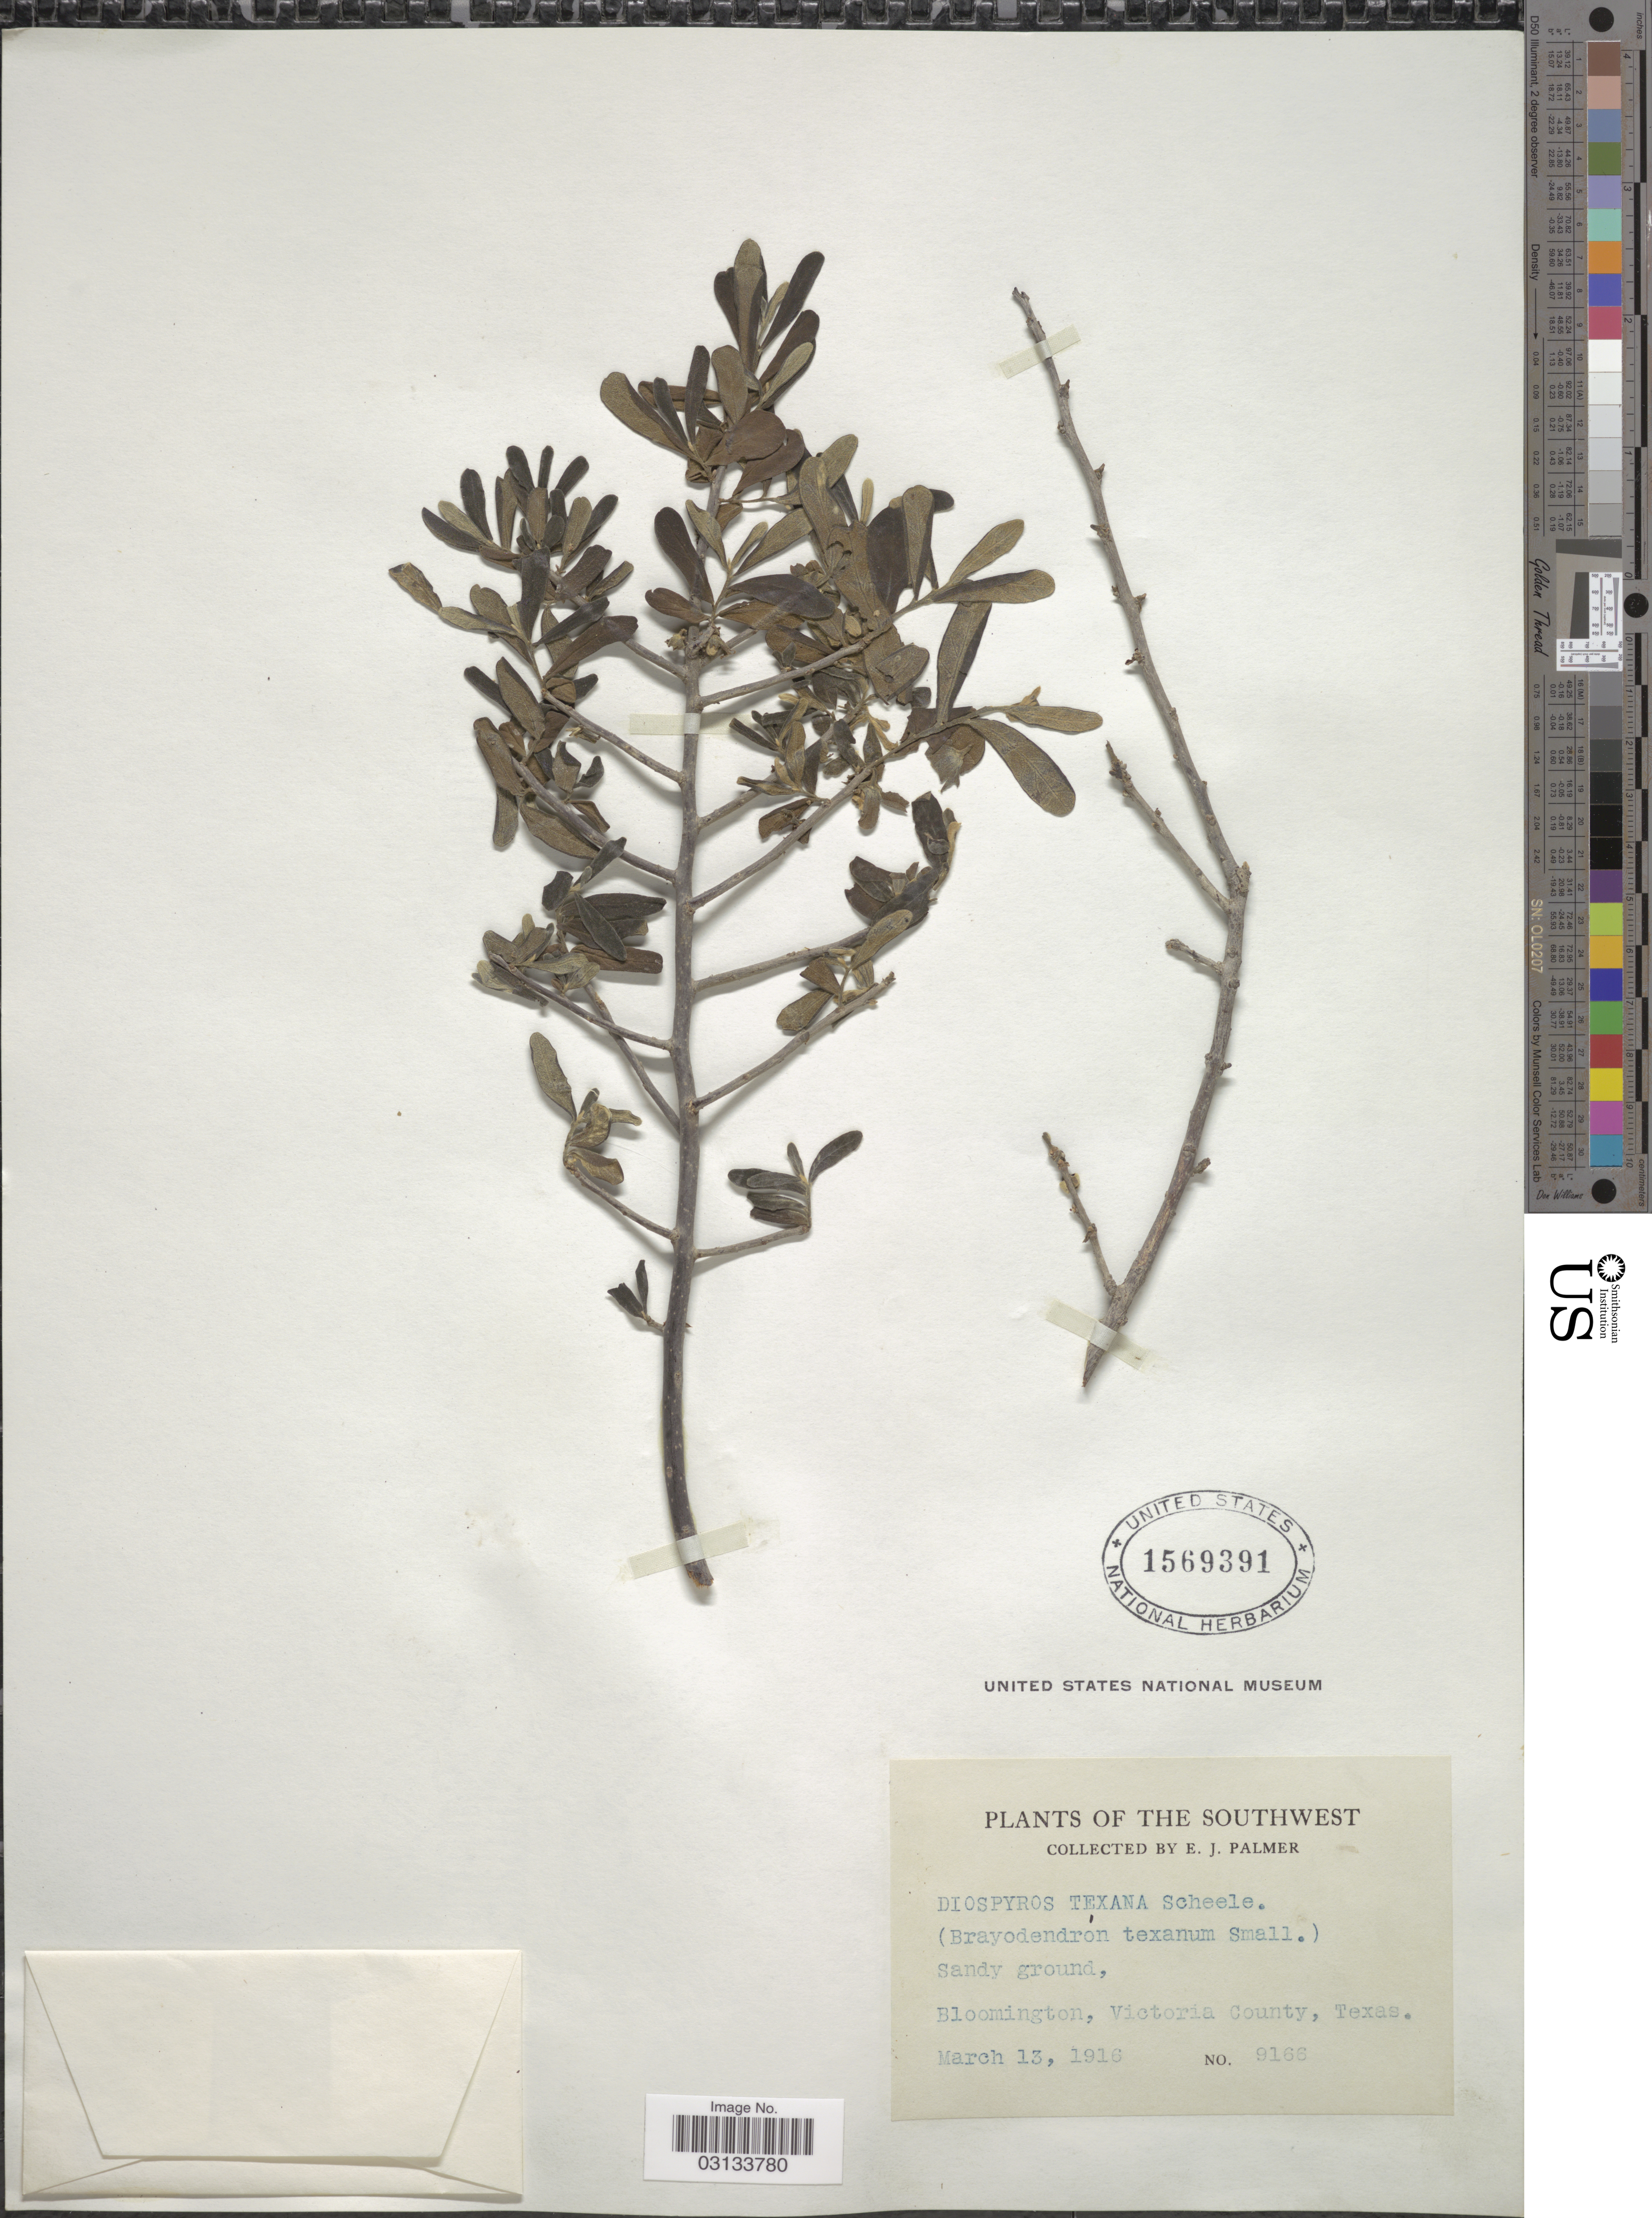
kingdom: Plantae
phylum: Tracheophyta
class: Magnoliopsida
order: Ericales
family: Ebenaceae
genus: Diospyros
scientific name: Diospyros texana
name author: Scheele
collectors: E. J. Palmer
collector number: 9166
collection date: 1916-03-13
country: United States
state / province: Texas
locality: Southwest. Bloomington, Victoria County.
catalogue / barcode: US 1569391